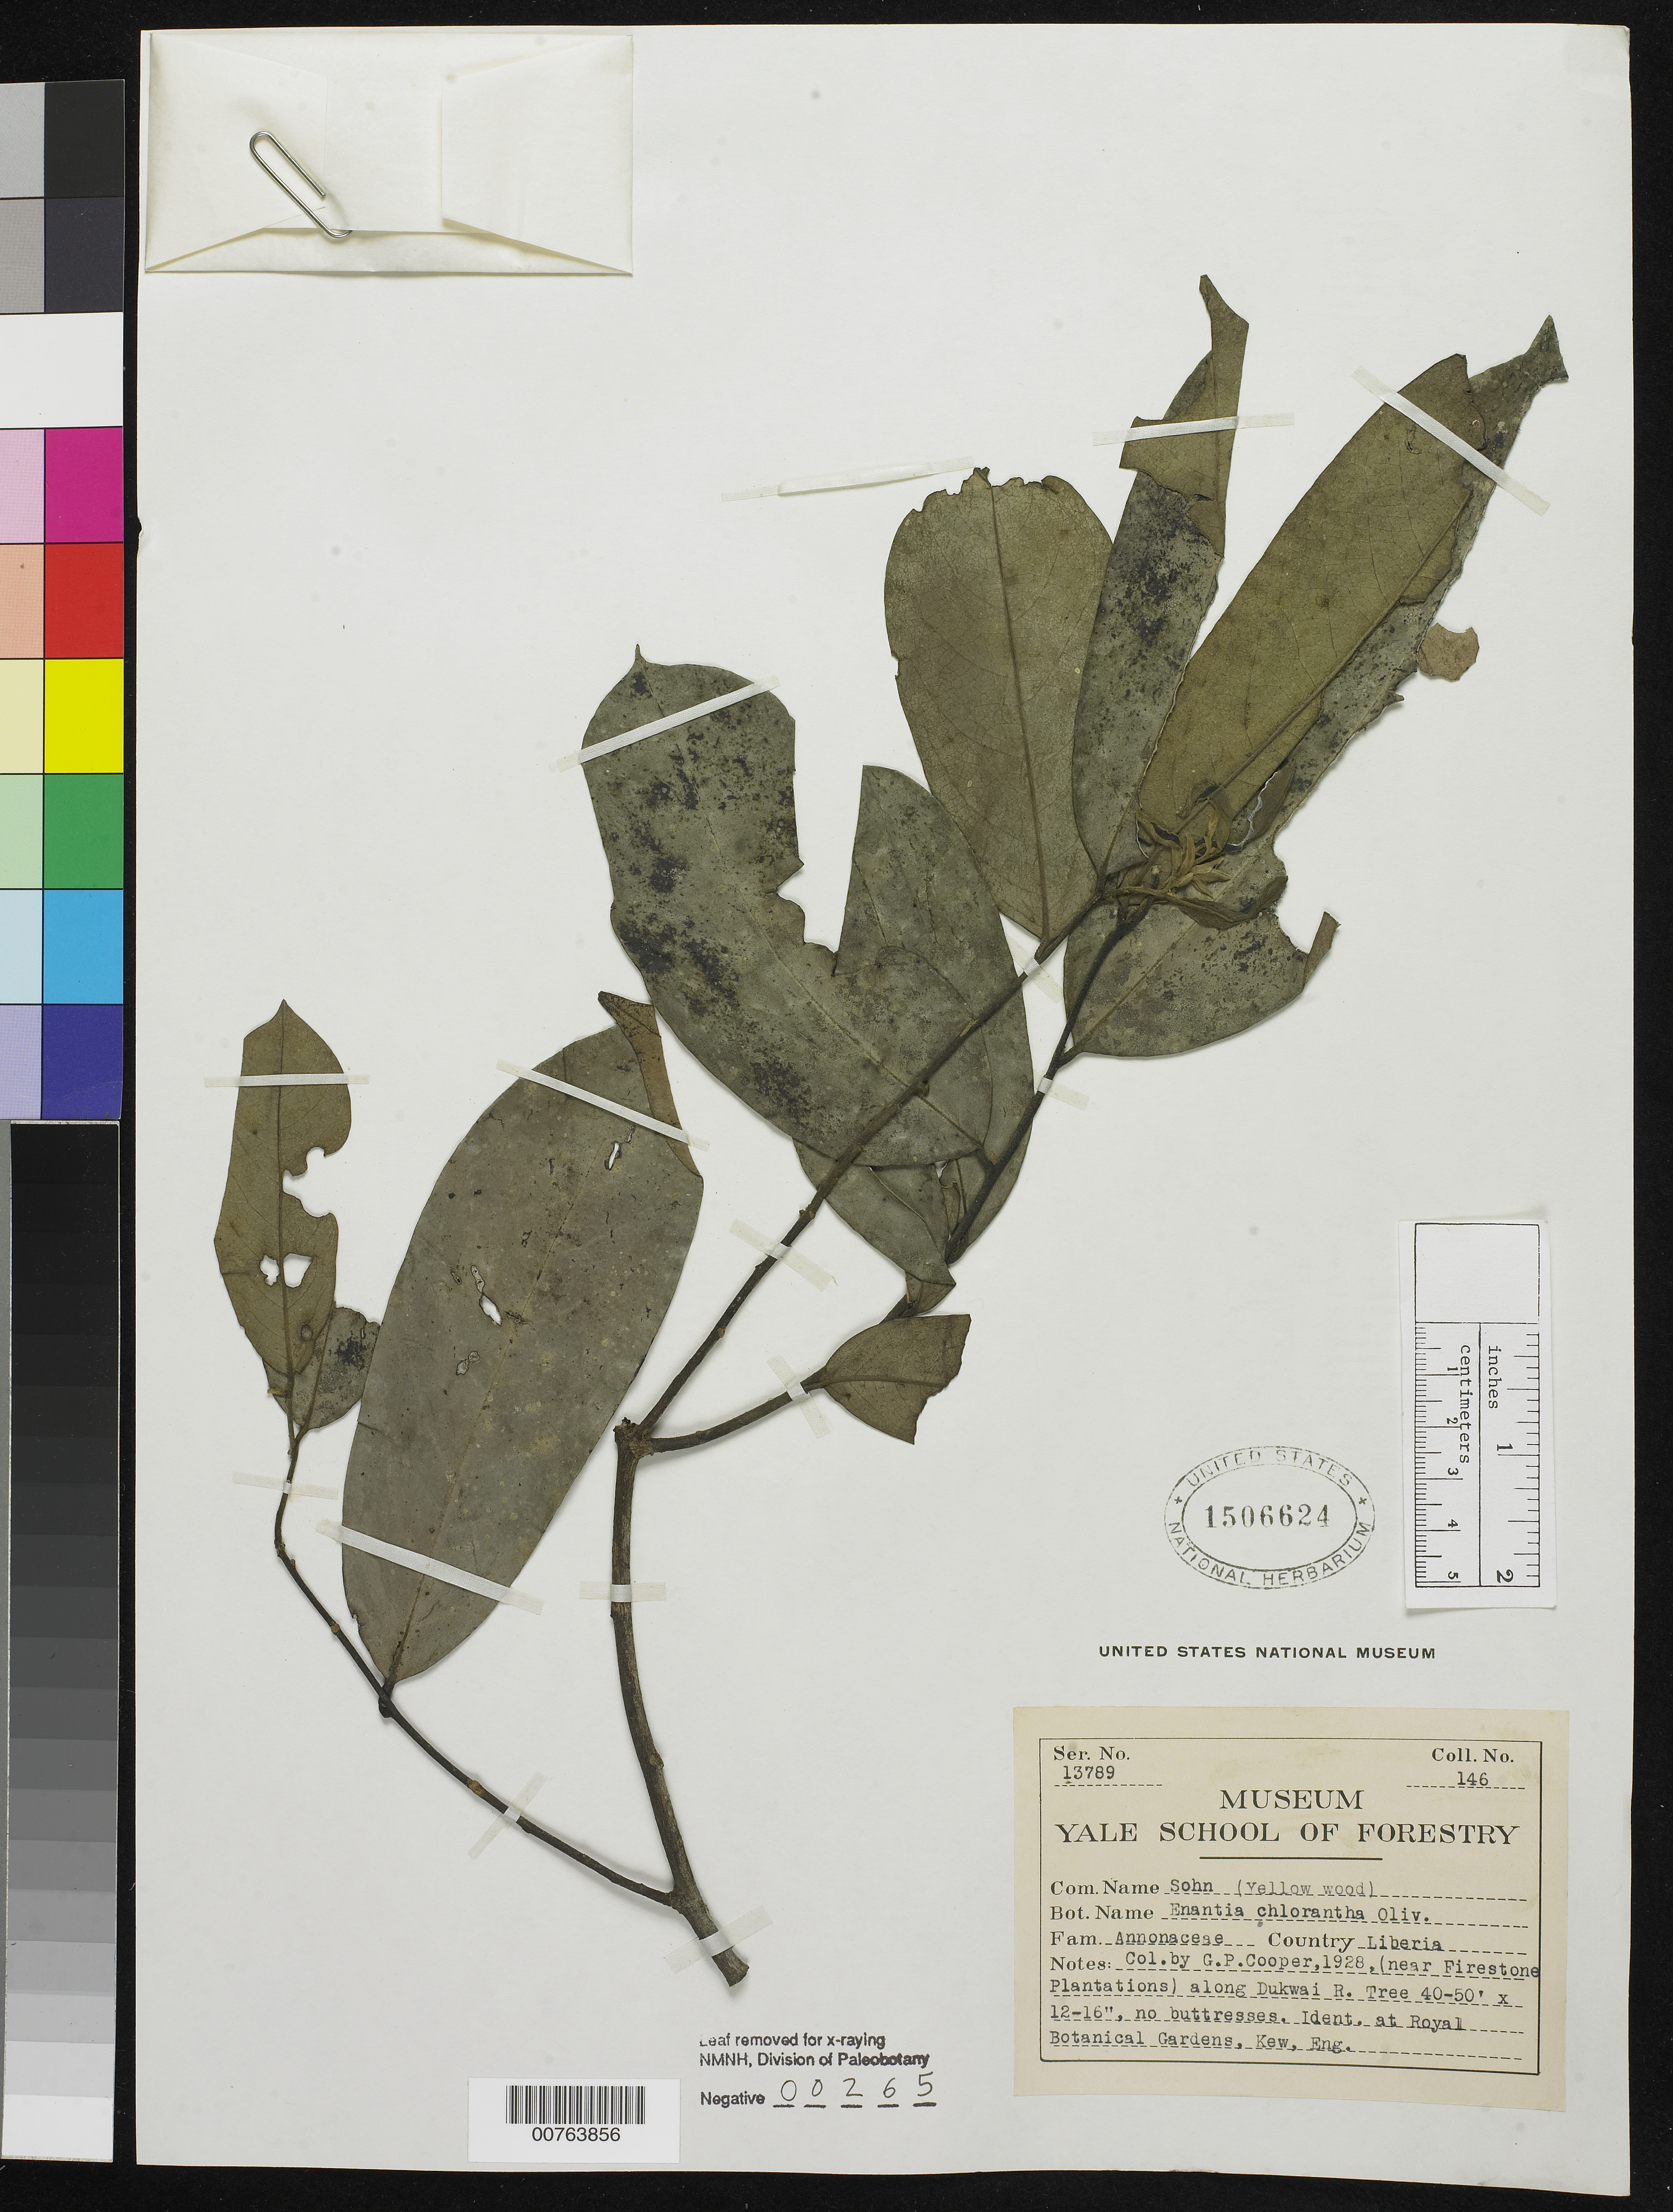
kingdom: Plantae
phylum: Tracheophyta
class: Magnoliopsida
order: Magnoliales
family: Annonaceae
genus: Annickia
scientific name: Annickia chlorantha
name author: (Oliv.) Setten & Maas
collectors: G. Cooper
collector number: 146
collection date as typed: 1928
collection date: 1928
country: Liberia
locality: (near Firestone Plantations) along Dukwai River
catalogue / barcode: US 1506624